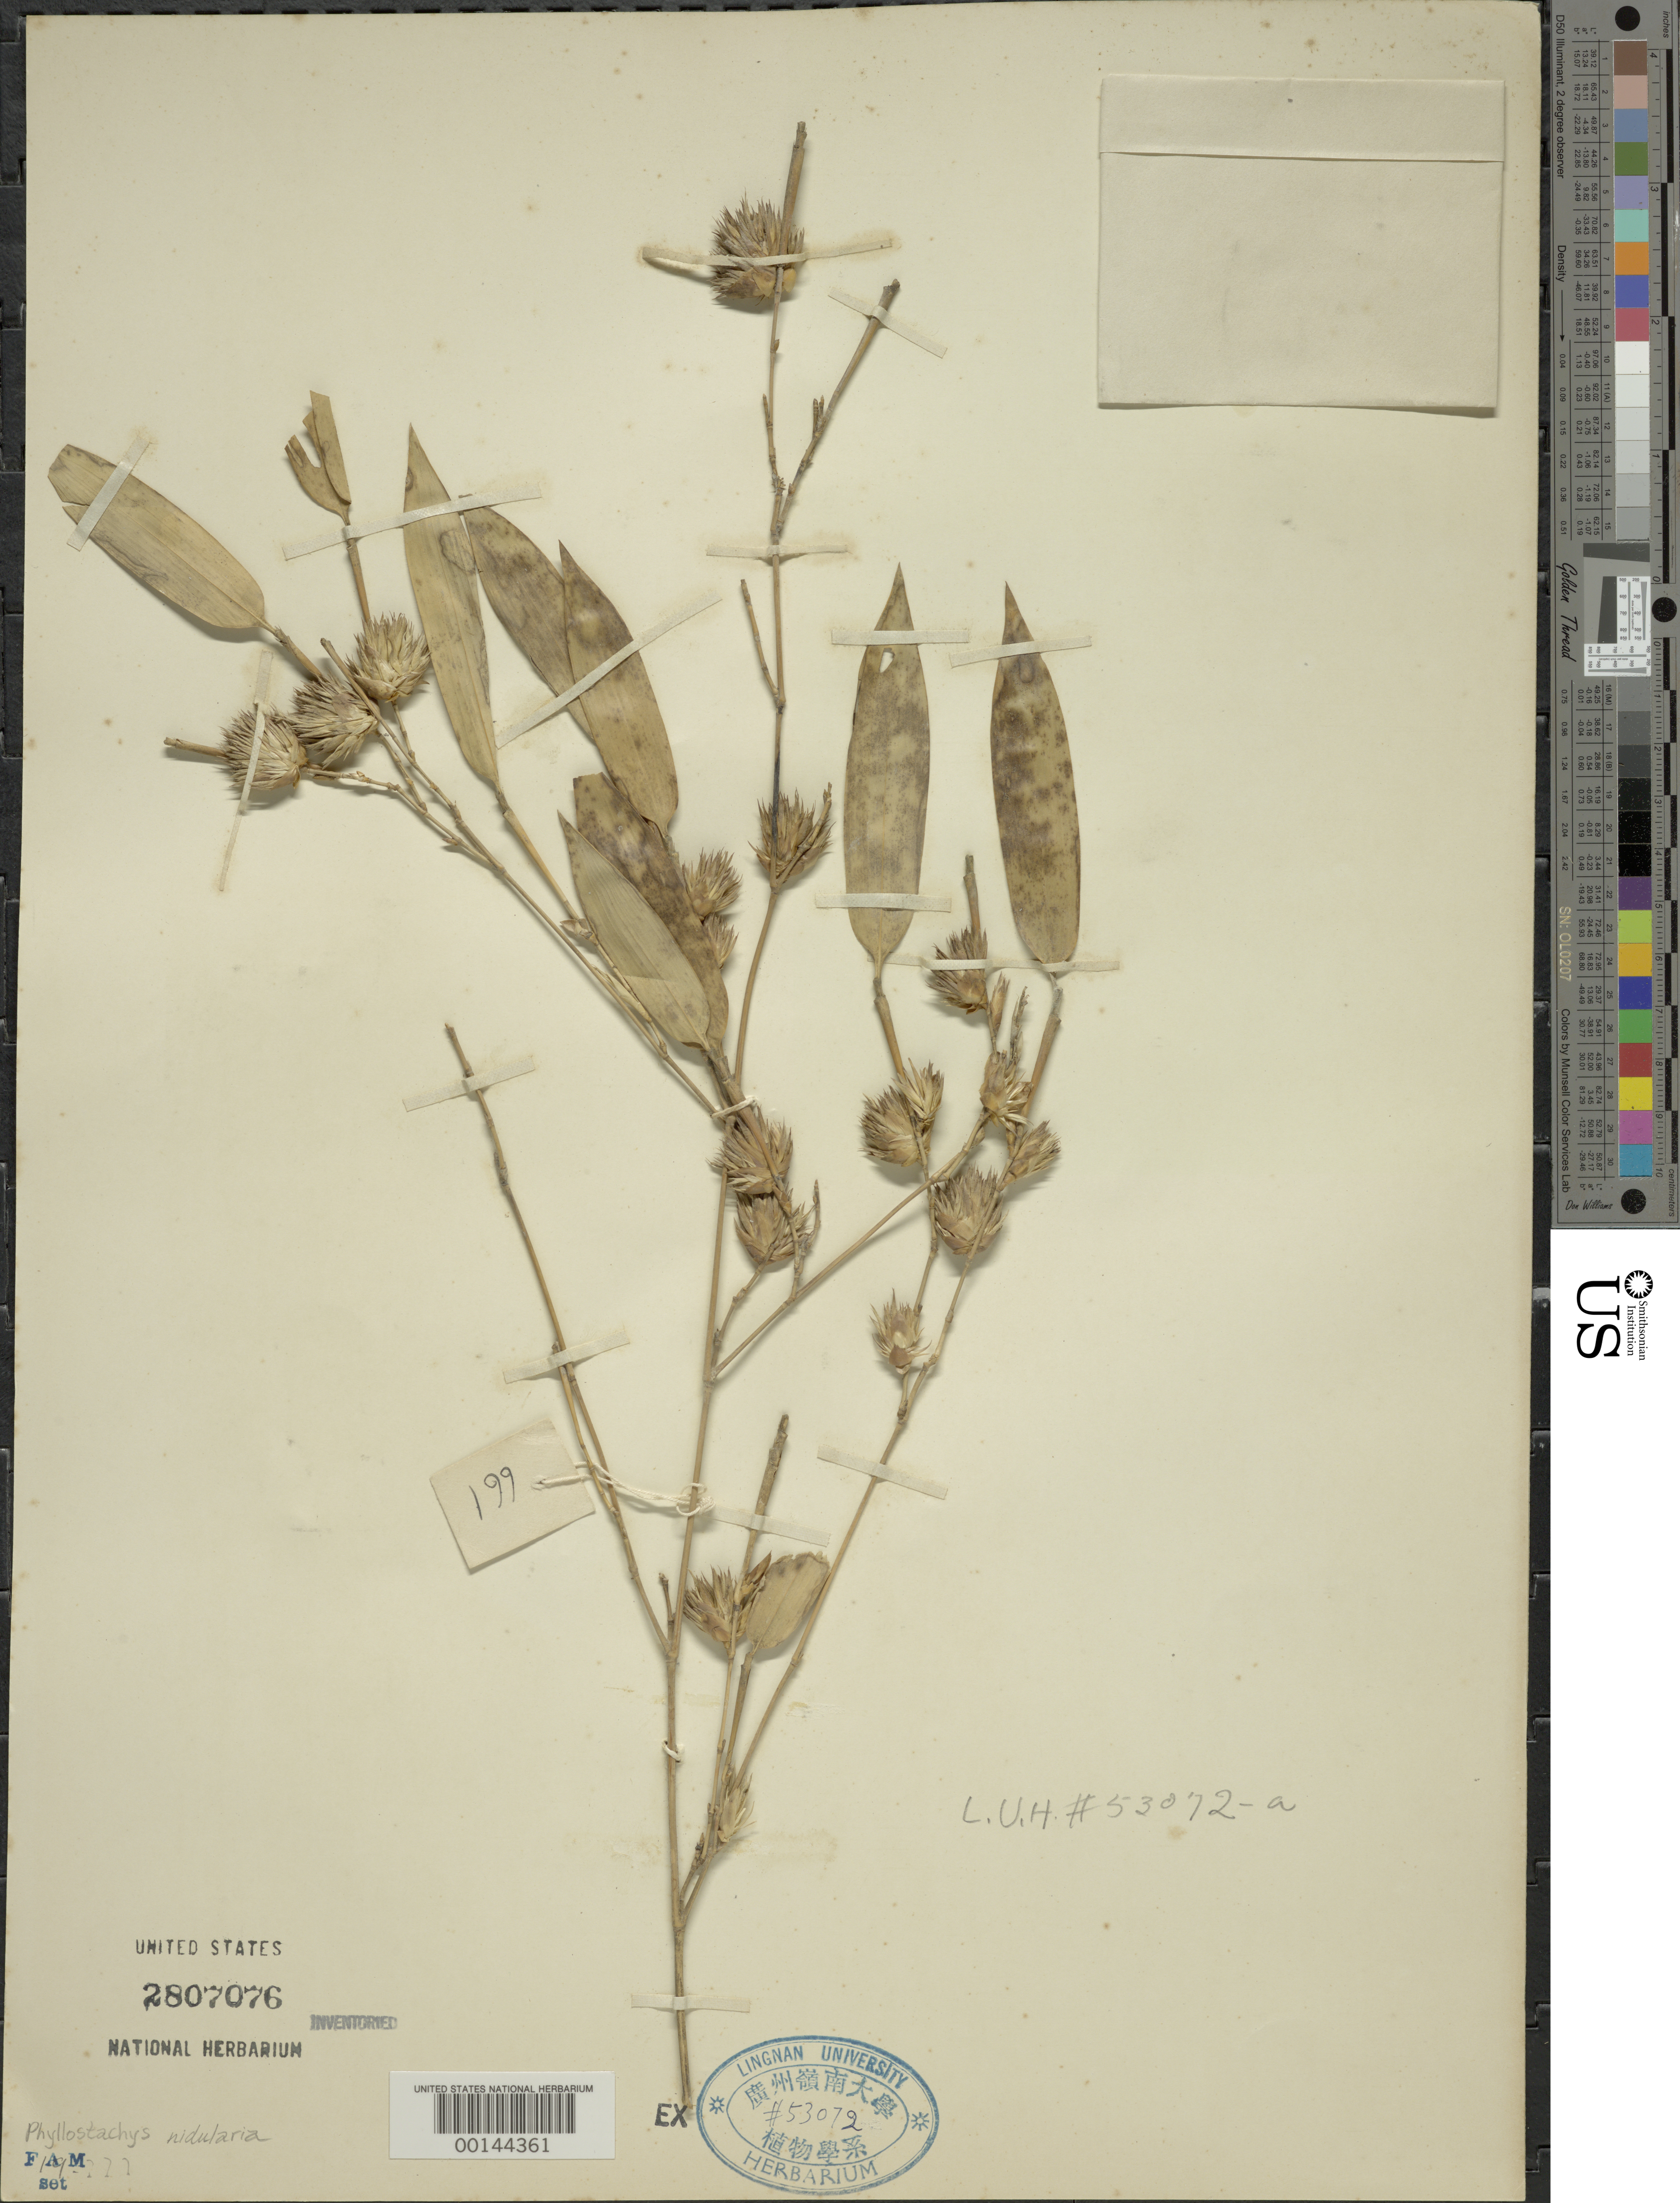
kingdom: Plantae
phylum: Tracheophyta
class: Liliopsida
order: Poales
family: Poaceae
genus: Phyllostachys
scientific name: Phyllostachys nidularia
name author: Munro ex Fenzi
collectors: J. Rose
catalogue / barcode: US 2807076